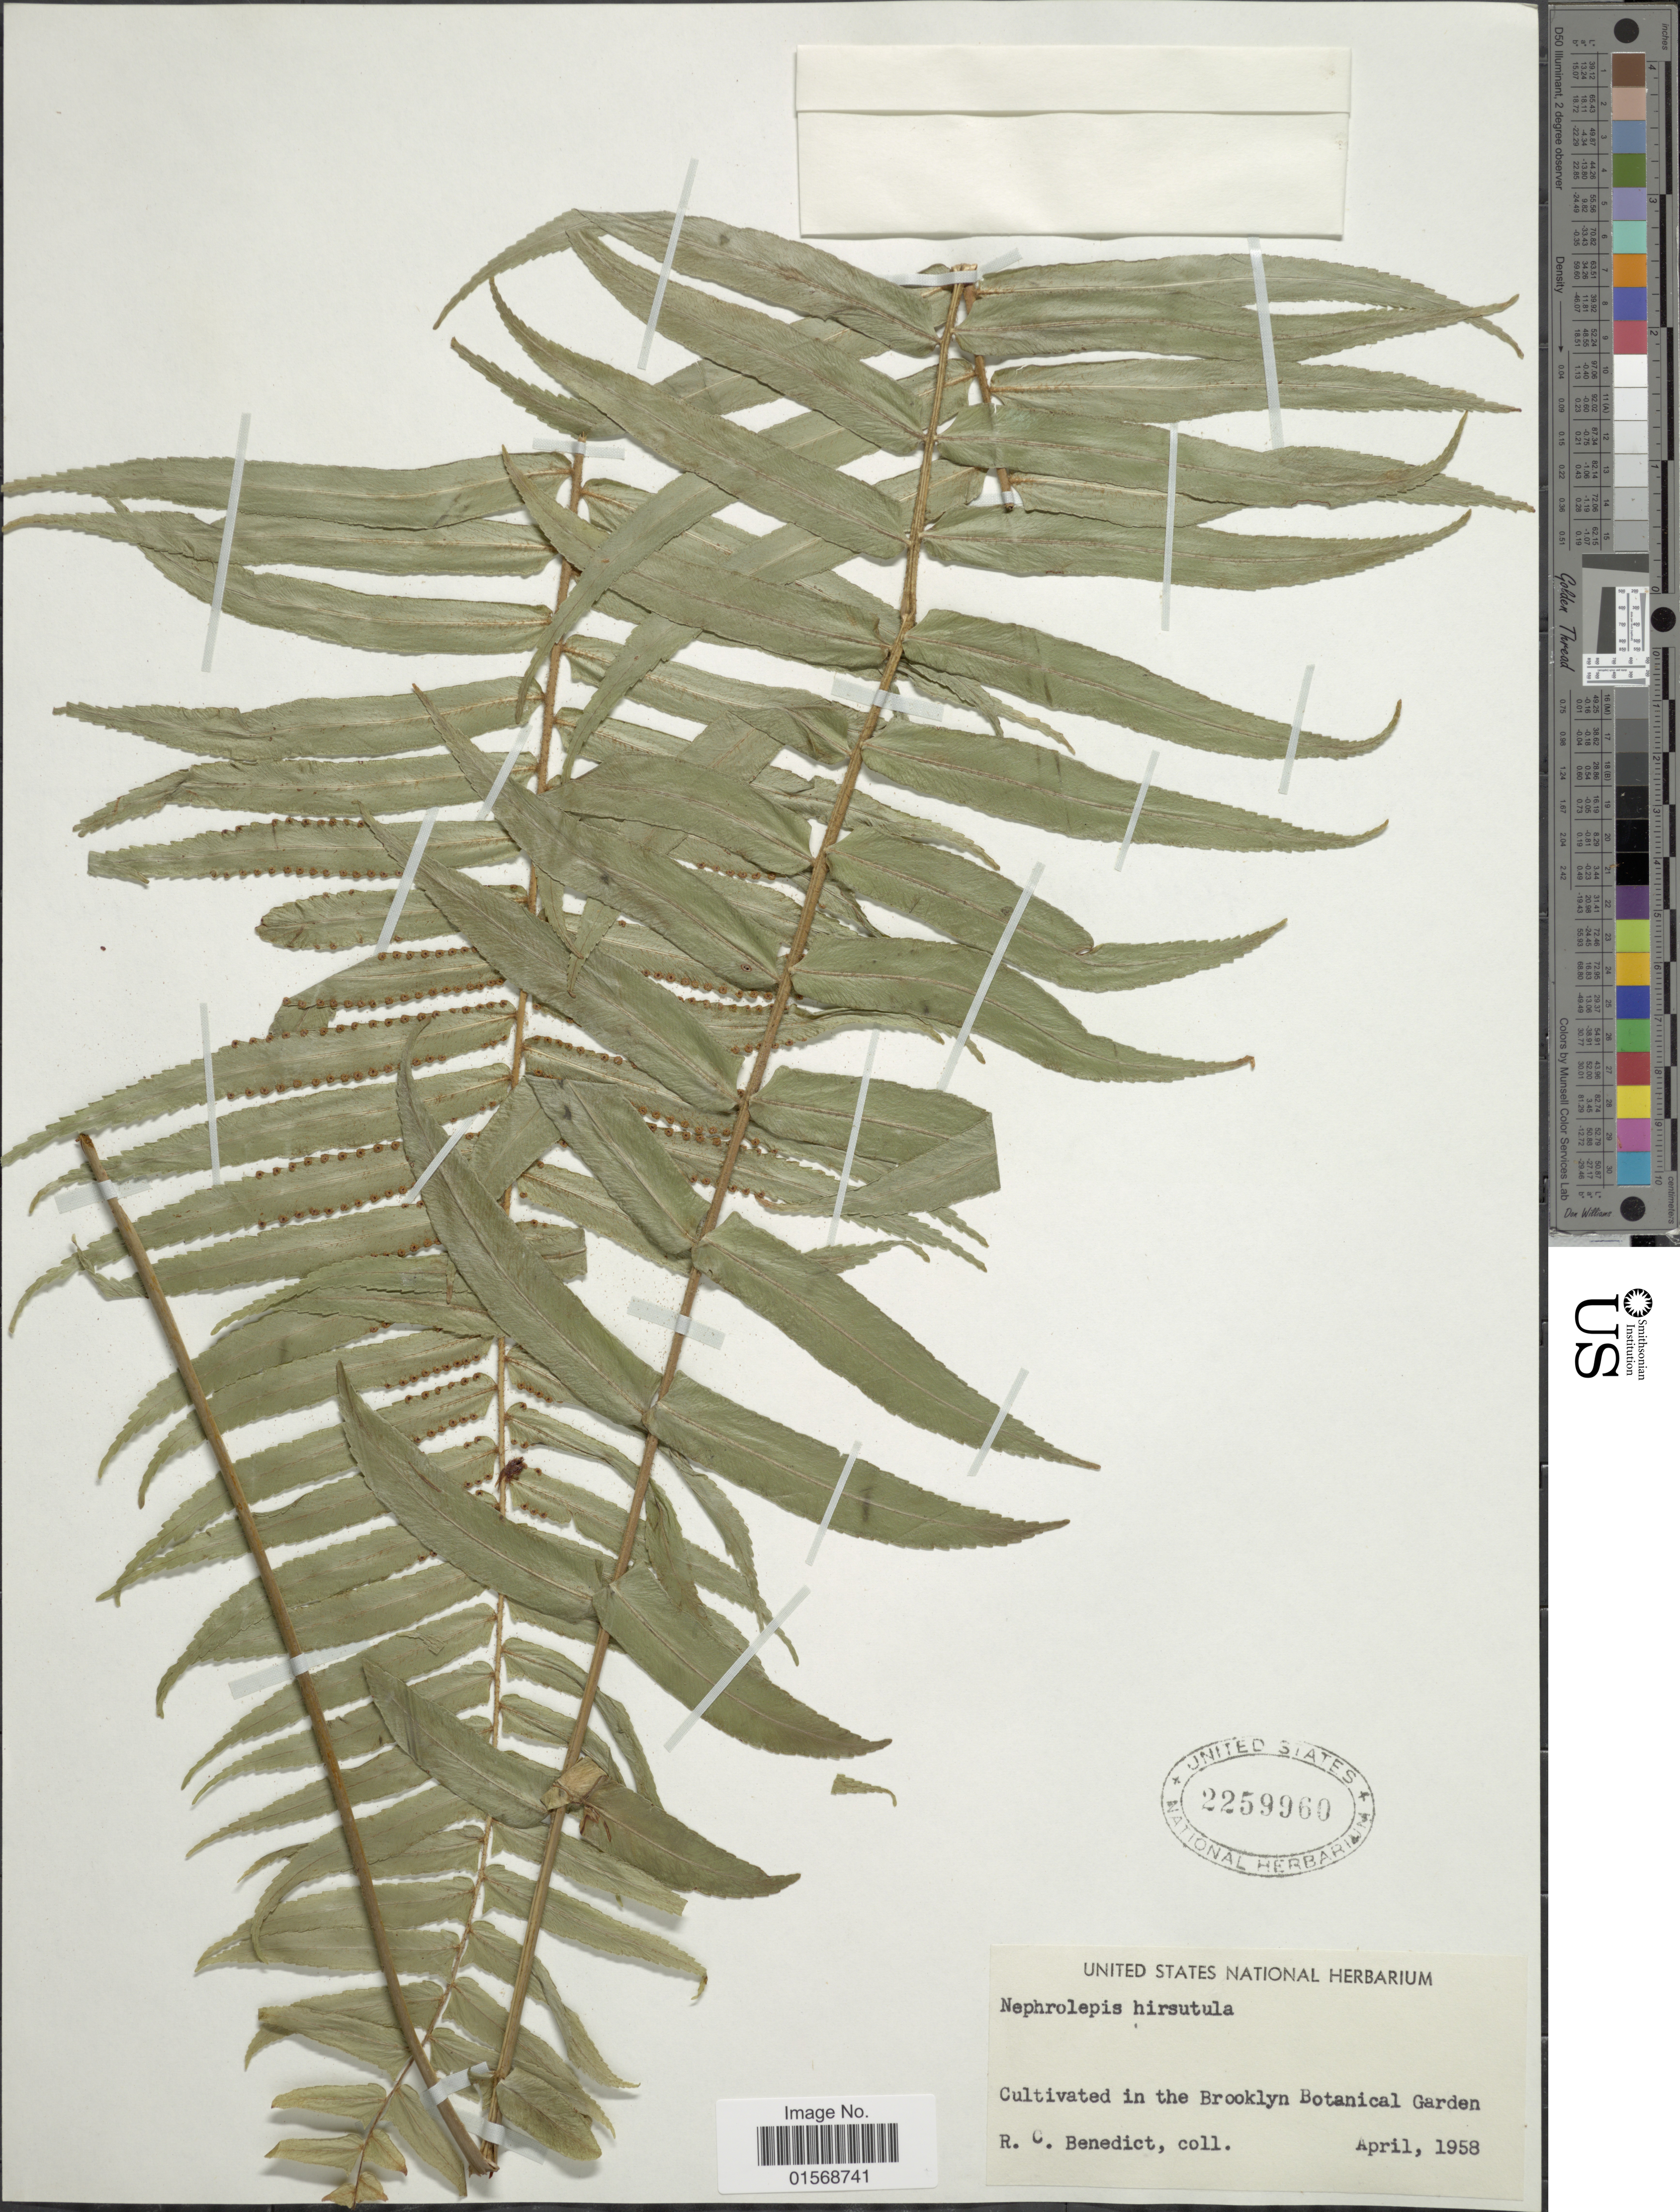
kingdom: Plantae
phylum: Tracheophyta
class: Polypodiopsida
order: Polypodiales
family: Nephrolepidaceae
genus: Nephrolepis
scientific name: Nephrolepis multiflora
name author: (Roxb.) F.M. Jarrett ex C.V. Morton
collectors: R. C. Benedict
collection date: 1958-04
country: United States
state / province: New York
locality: Brooklyn Botanical Garden.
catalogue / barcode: US 2259960